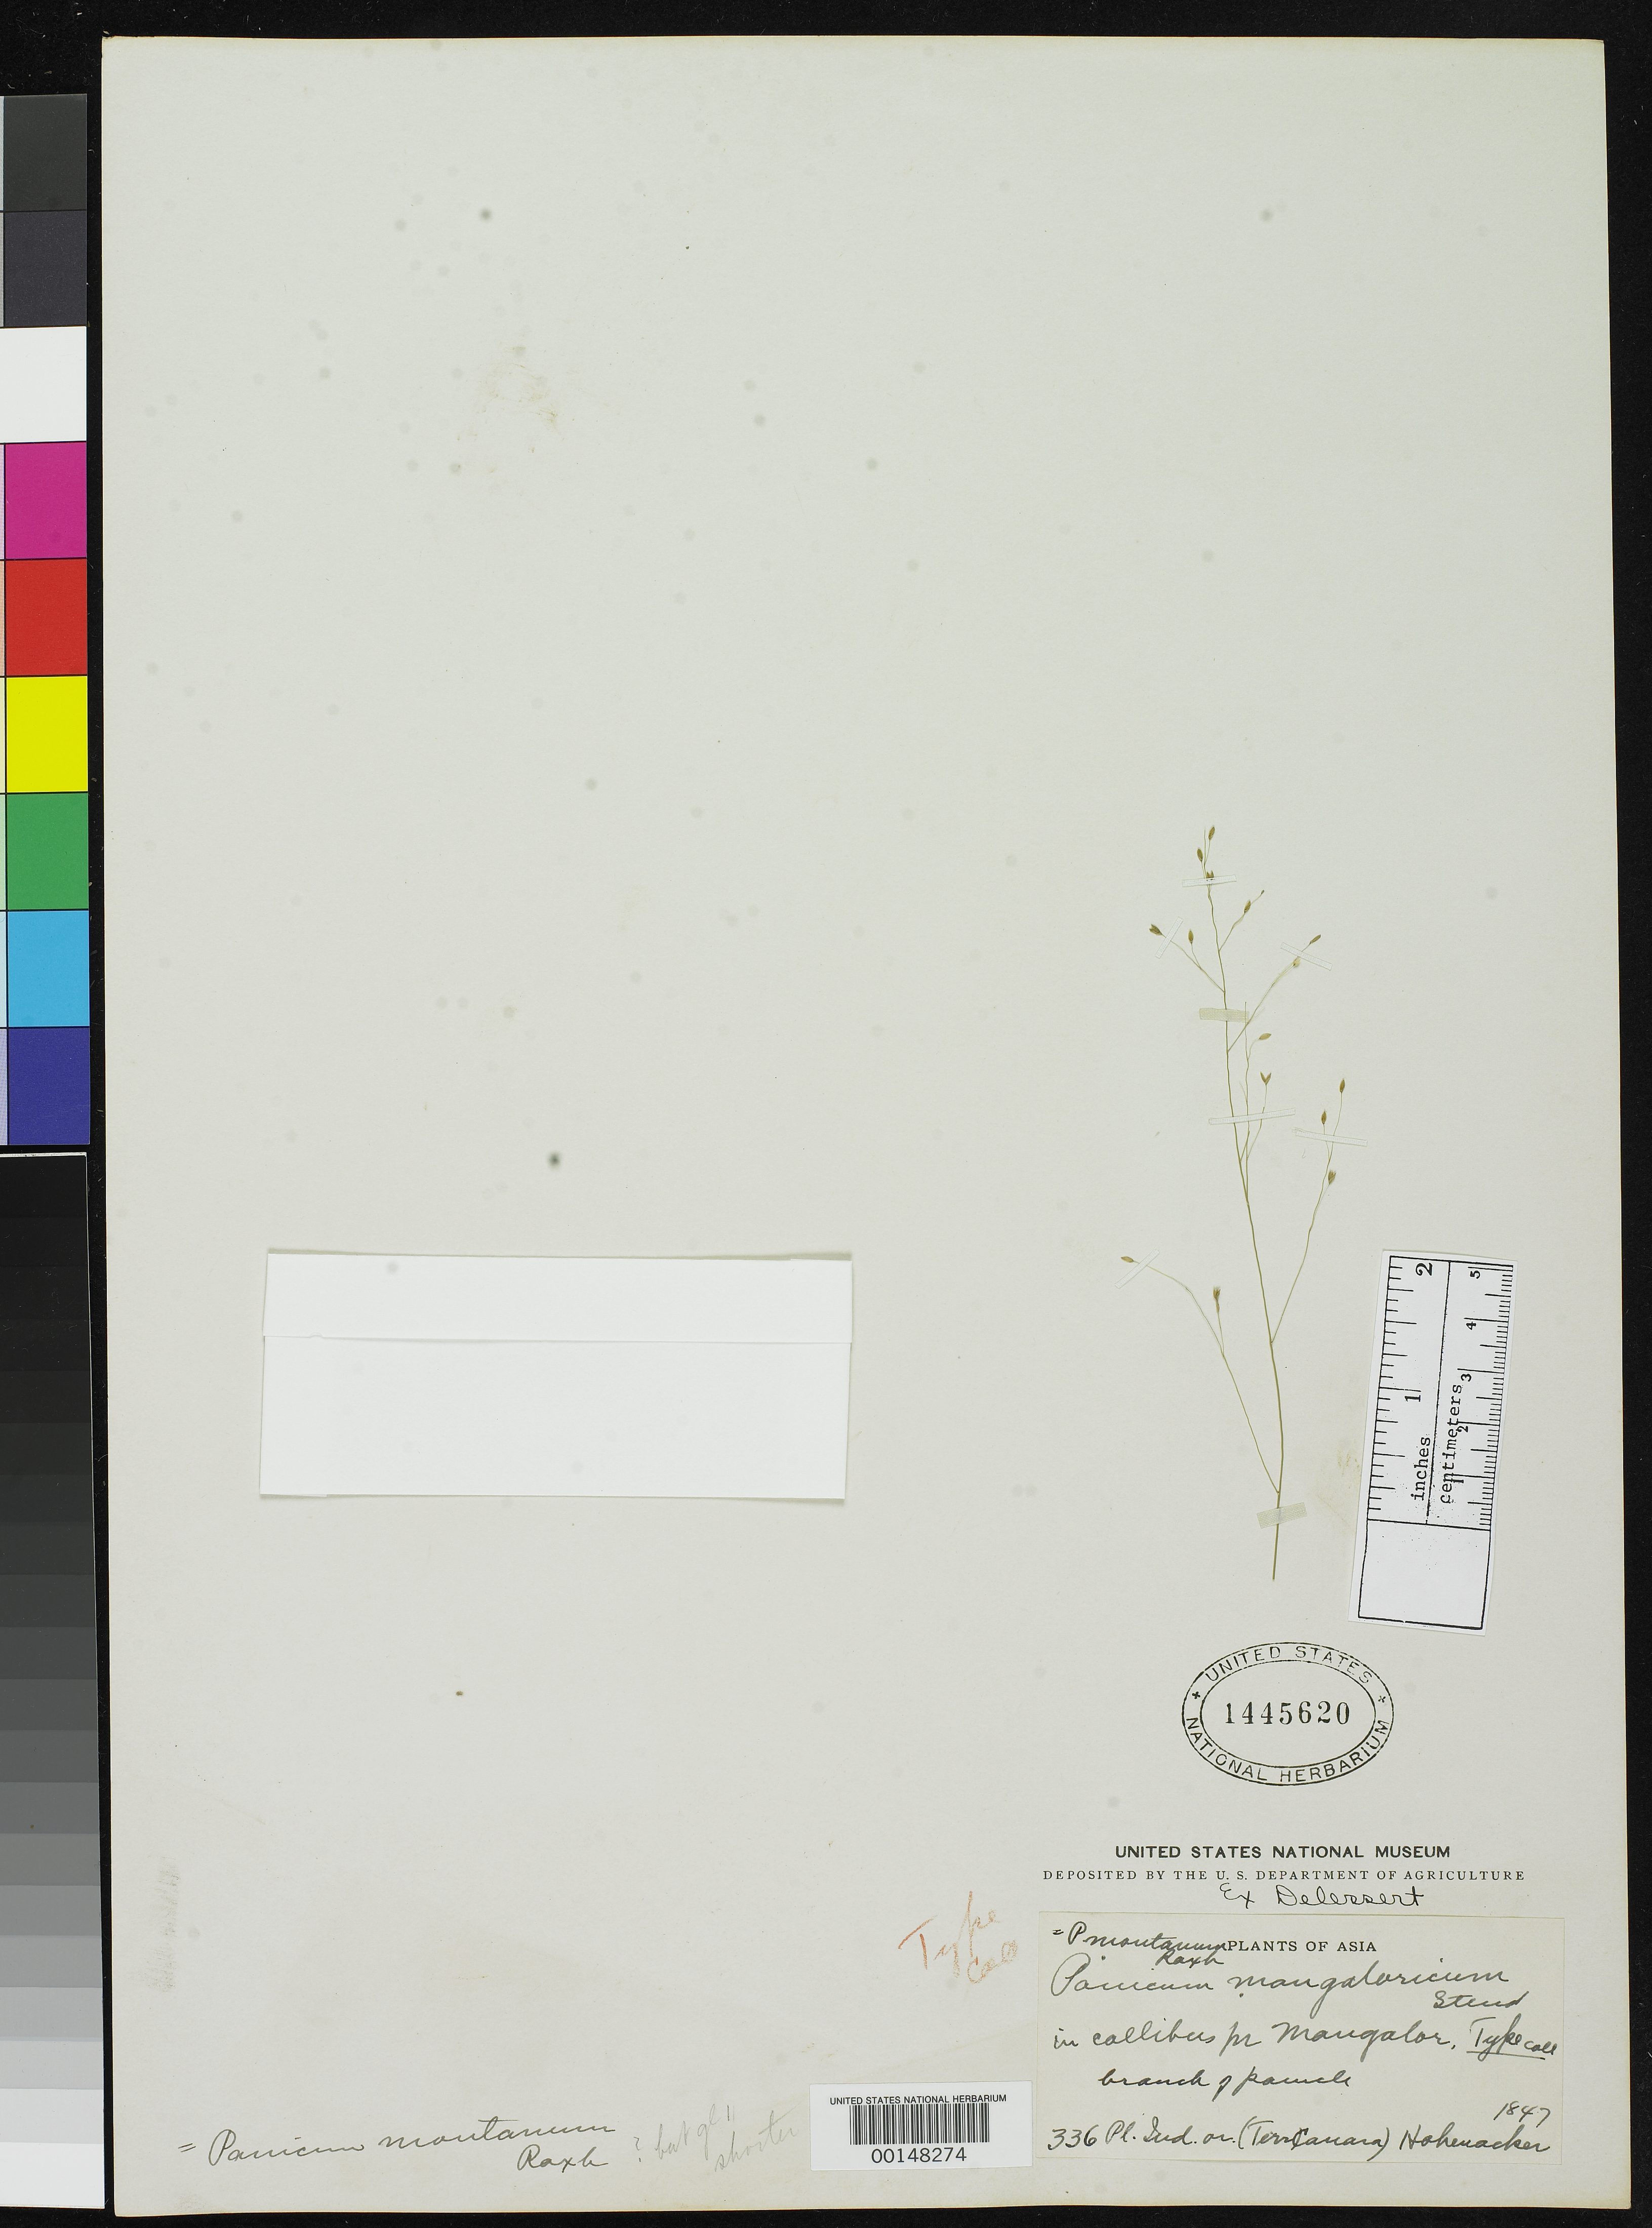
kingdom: Plantae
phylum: Tracheophyta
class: Liliopsida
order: Poales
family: Poaceae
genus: Panicum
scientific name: Panicum mangaloricum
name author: Steud.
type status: Type Fragment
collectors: R. F. Hohenacker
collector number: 336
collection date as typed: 1847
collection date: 1847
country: India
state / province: Karnataka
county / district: Mysore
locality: Near Mangalore.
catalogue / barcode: US 1445620